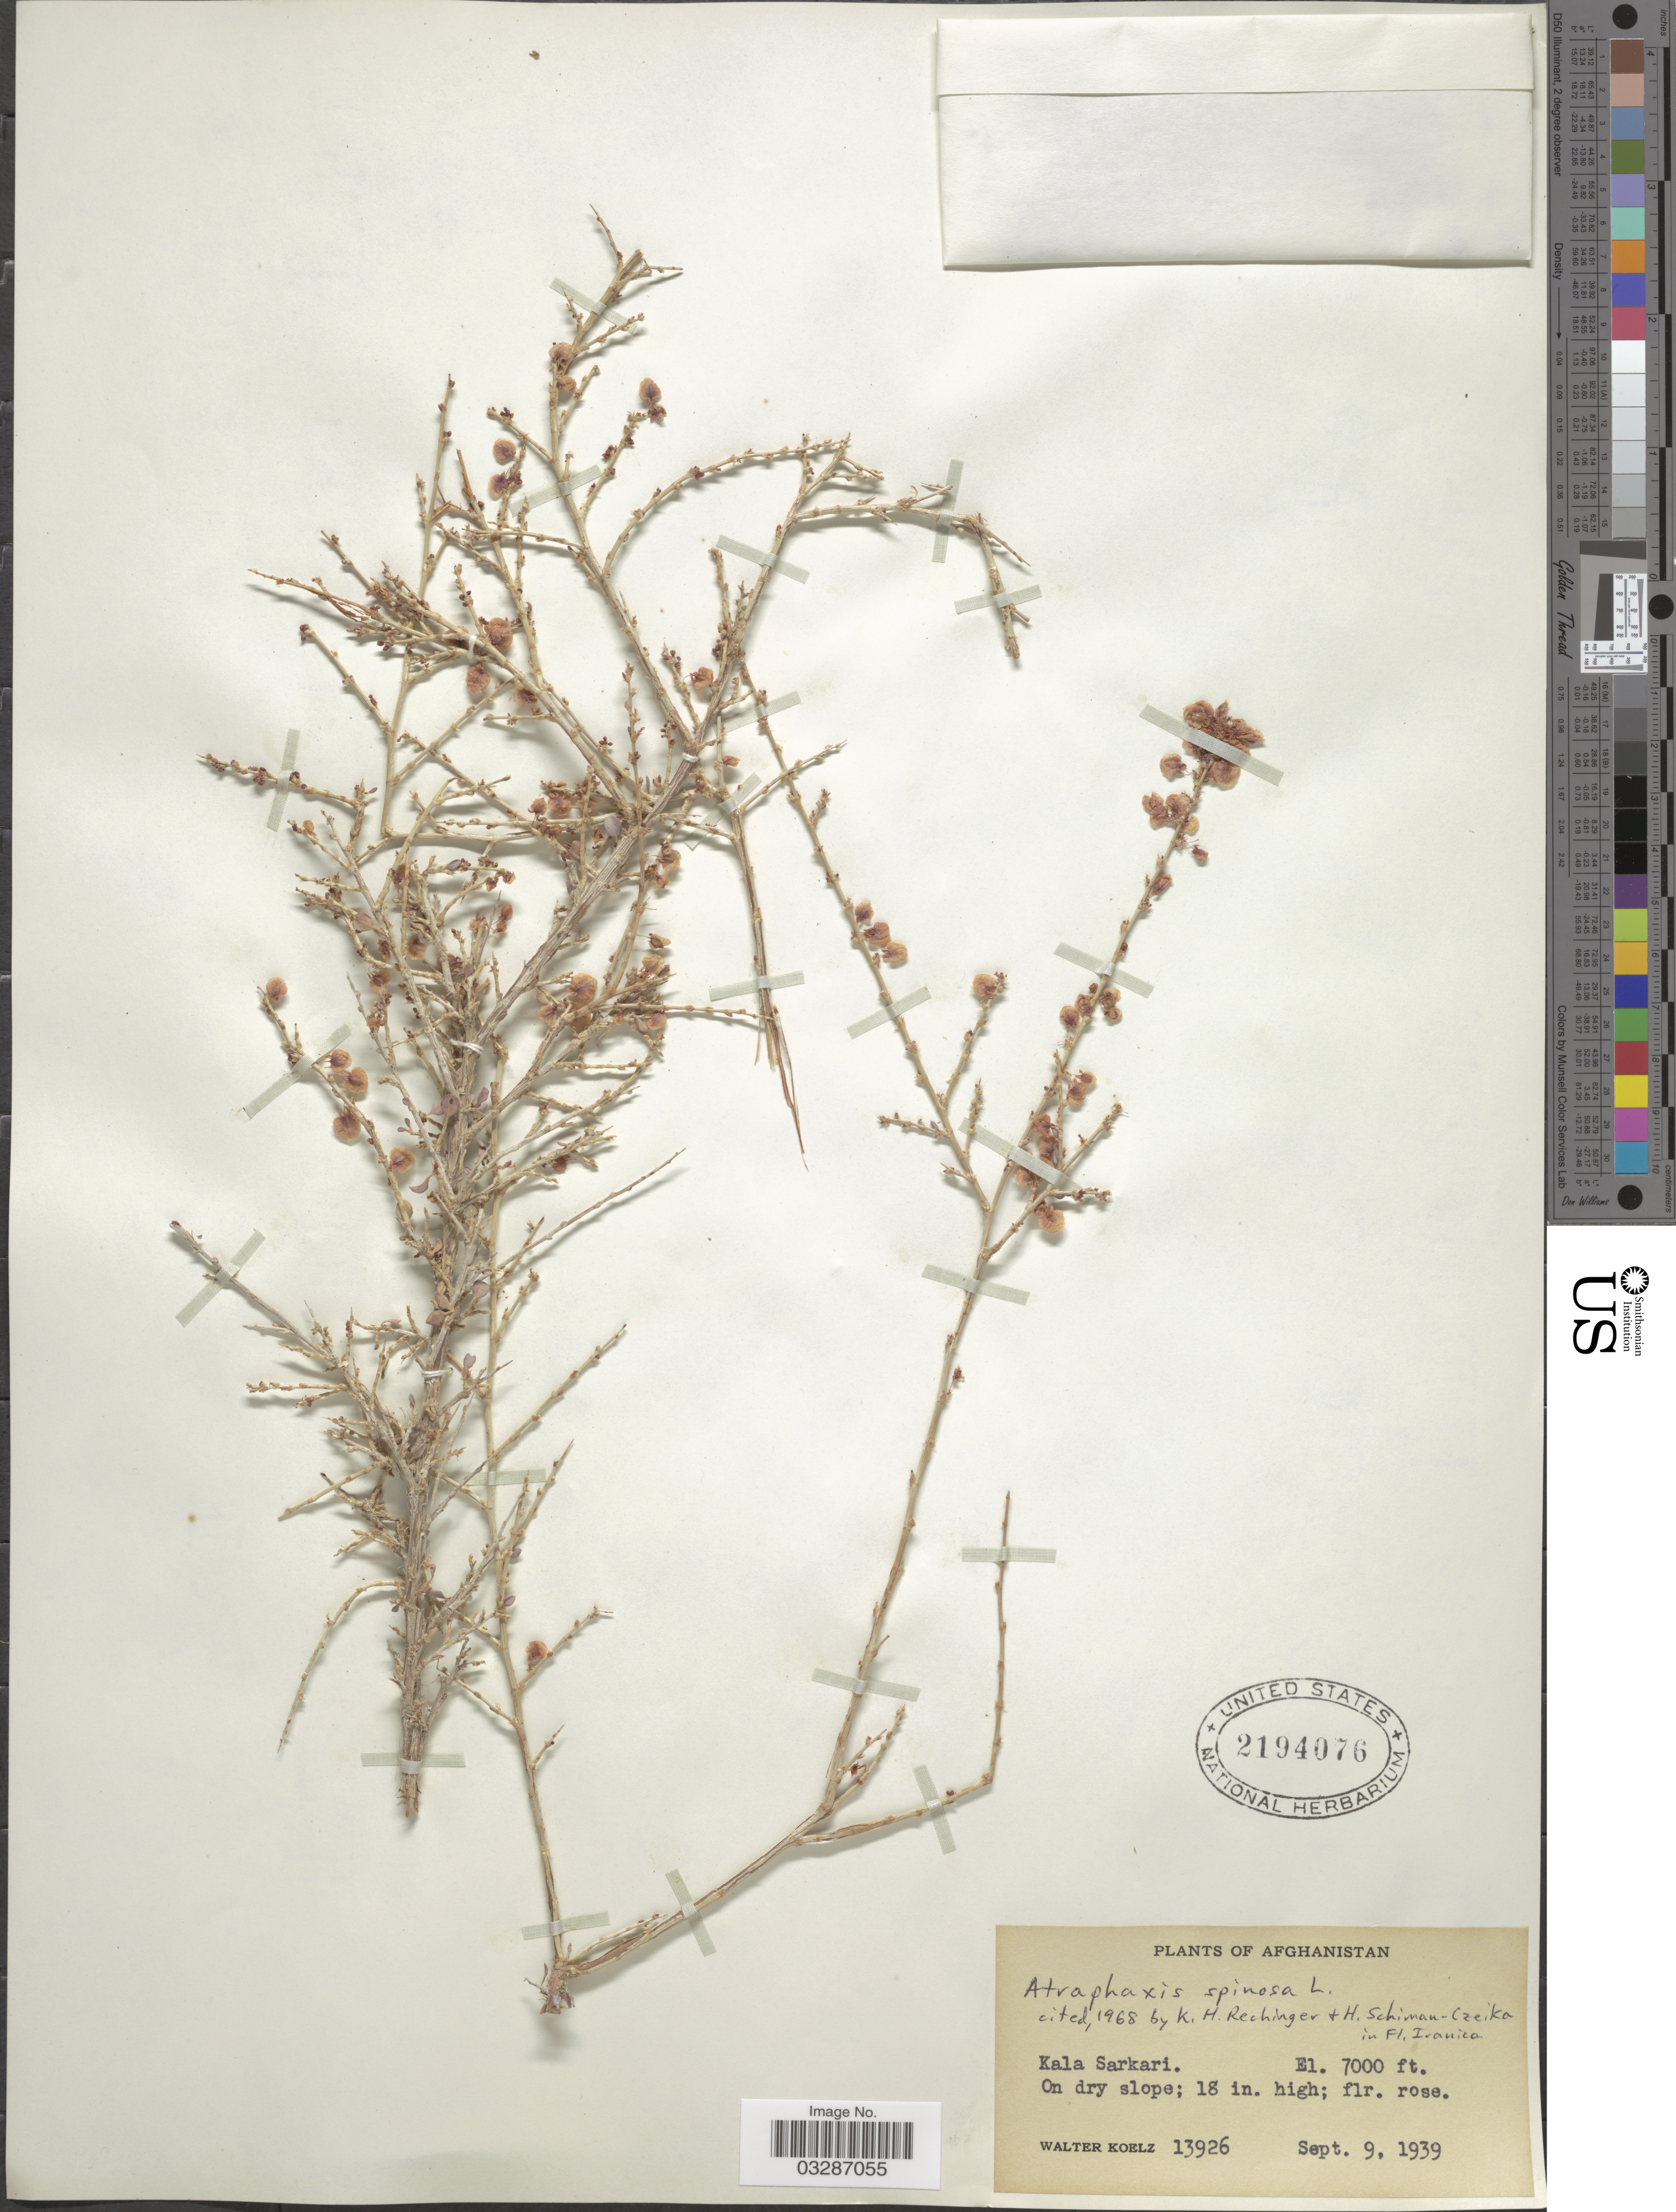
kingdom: Plantae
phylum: Tracheophyta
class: Magnoliopsida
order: Caryophyllales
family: Polygonaceae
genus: Atraphaxis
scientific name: Atraphaxis spinosa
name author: L.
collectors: W. N. Koelz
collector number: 13926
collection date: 1939-02-09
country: Afghanistan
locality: Kala Sarkari.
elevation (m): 2134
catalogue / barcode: US 2194076